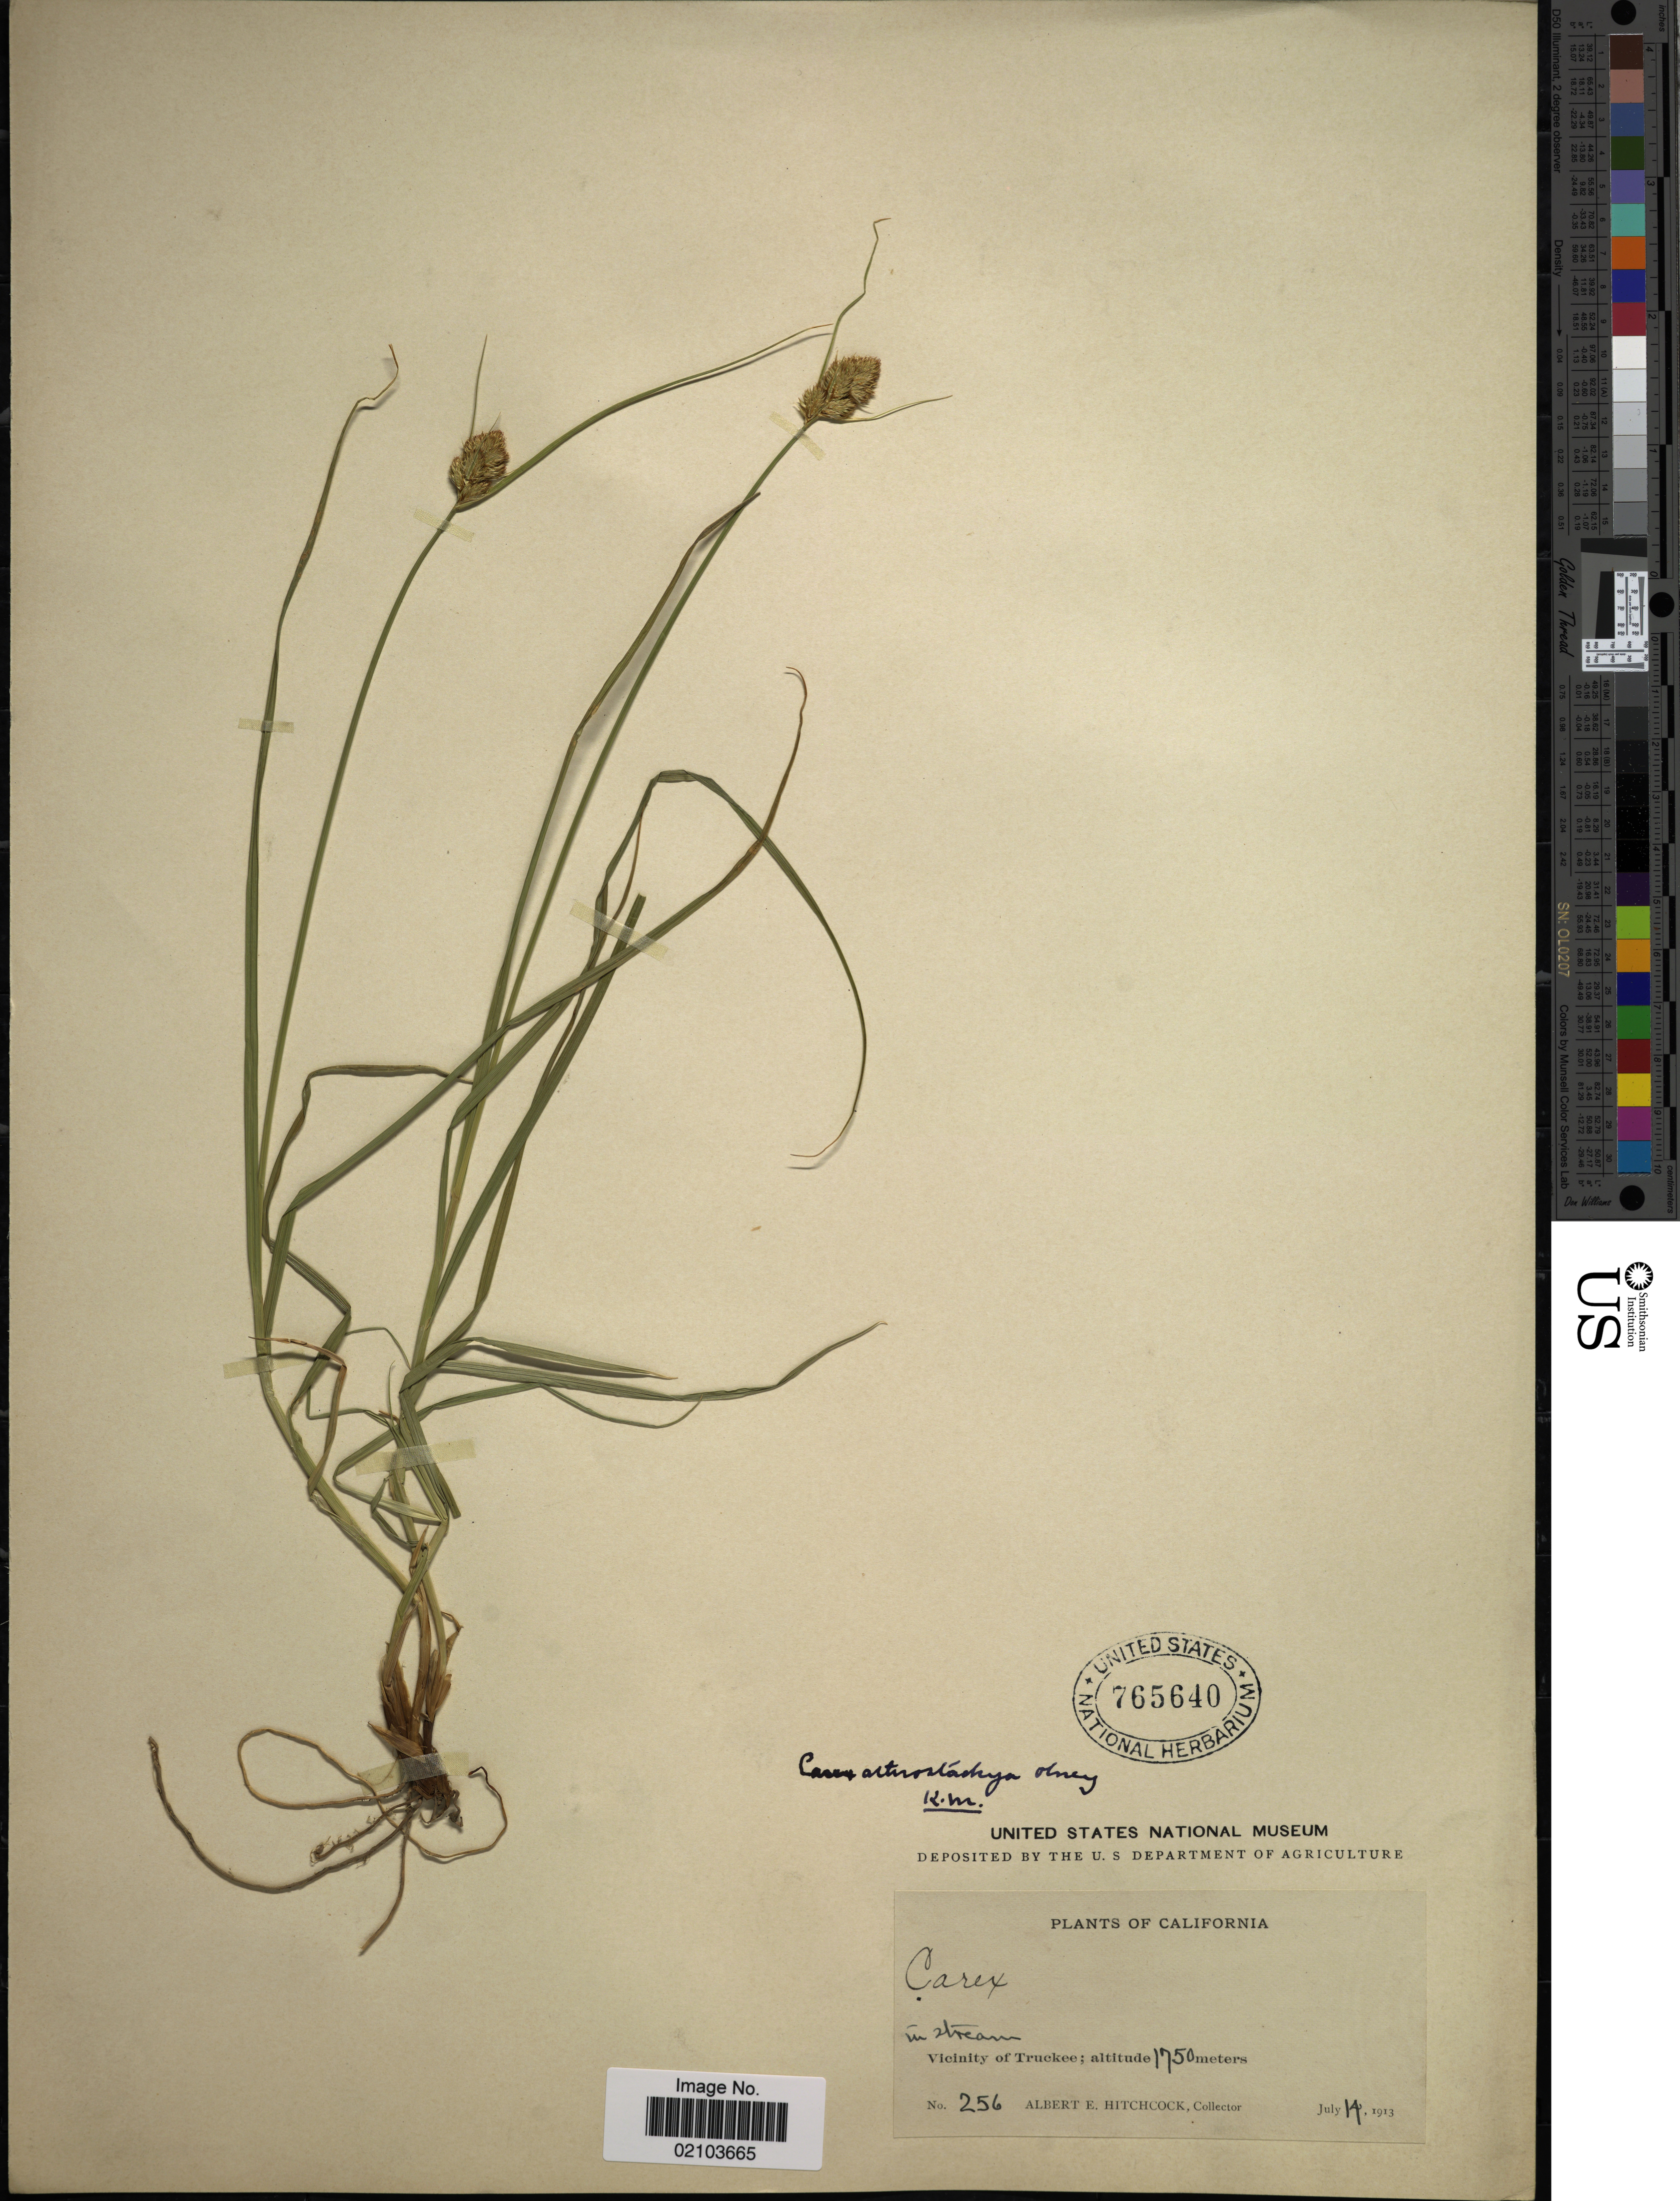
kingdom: Plantae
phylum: Tracheophyta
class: Liliopsida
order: Poales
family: Cyperaceae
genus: Carex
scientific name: Carex athrostachya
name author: Olney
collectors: A. Hitchcock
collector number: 256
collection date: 1913-07-14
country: United States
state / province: California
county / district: Nevada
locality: Vicinity of Truckee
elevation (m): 1750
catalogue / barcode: US 765640